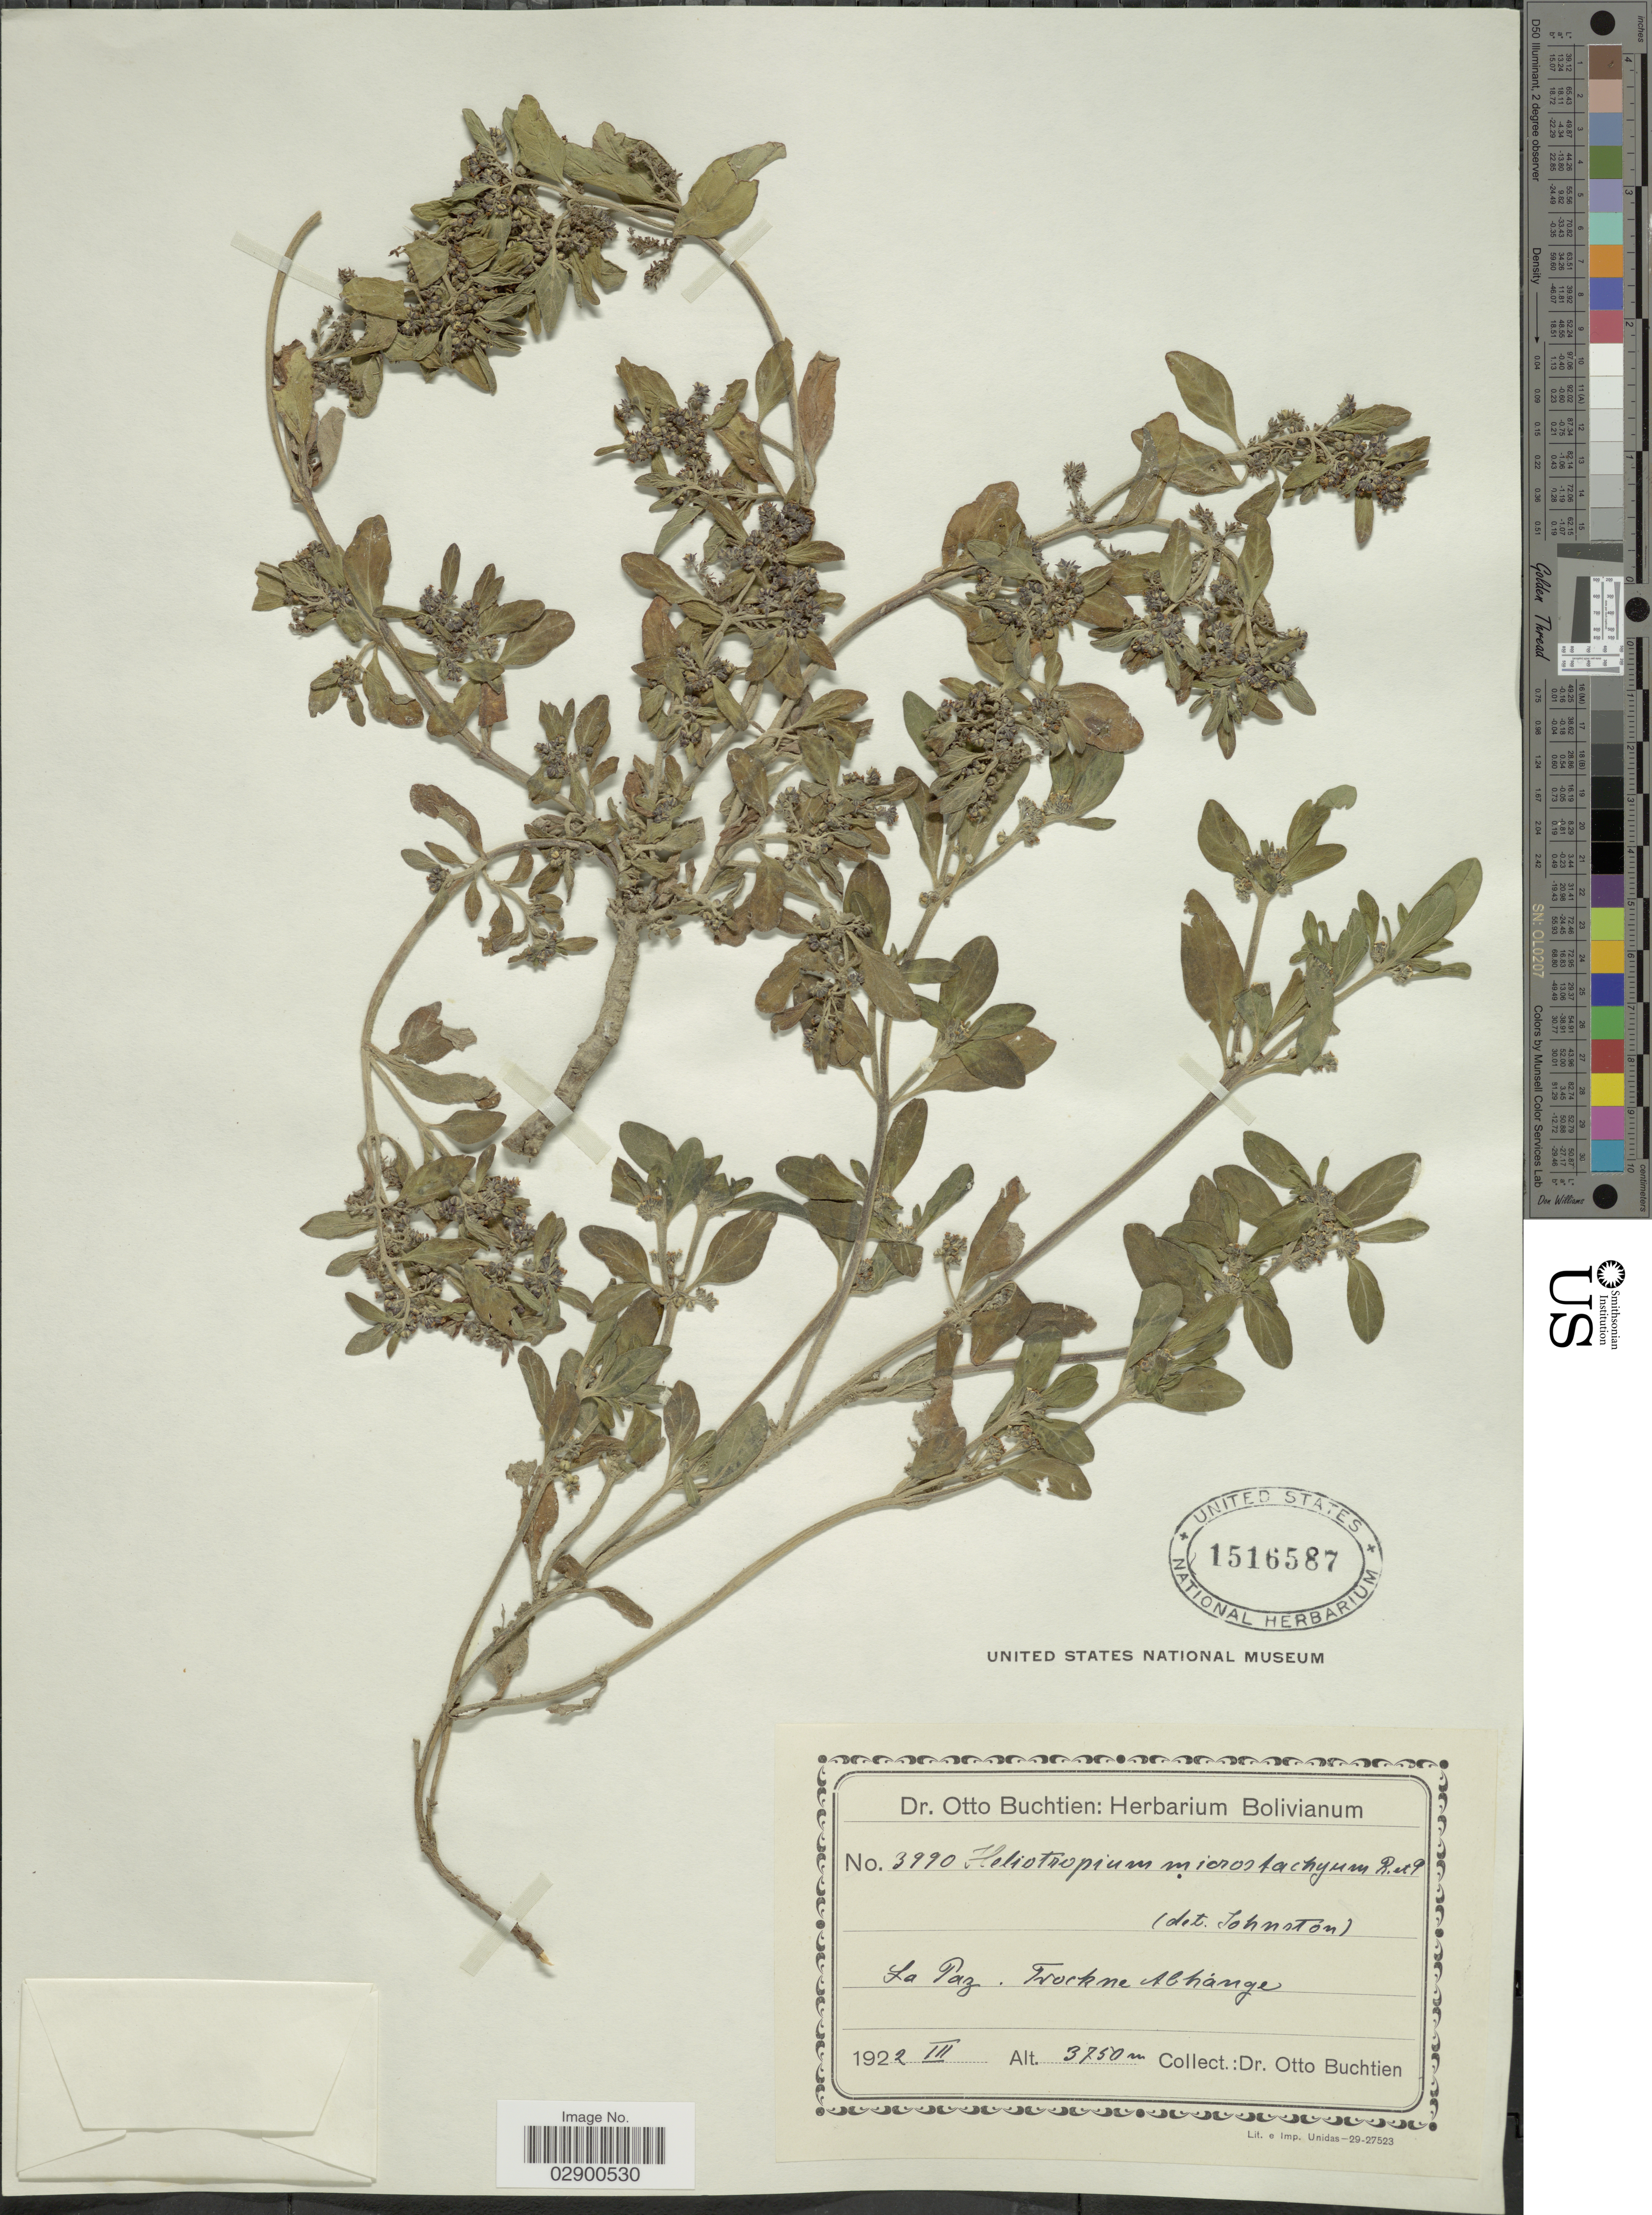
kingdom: Plantae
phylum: Tracheophyta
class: Magnoliopsida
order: Boraginales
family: Heliotropiaceae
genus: Heliotropium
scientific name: Heliotropium microstachyum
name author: Ruiz & Pav.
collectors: O. Buchtien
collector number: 3990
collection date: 1922-03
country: Bolivia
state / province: La Paz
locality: Trockne Abhánge.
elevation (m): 3750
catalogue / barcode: US 1516587